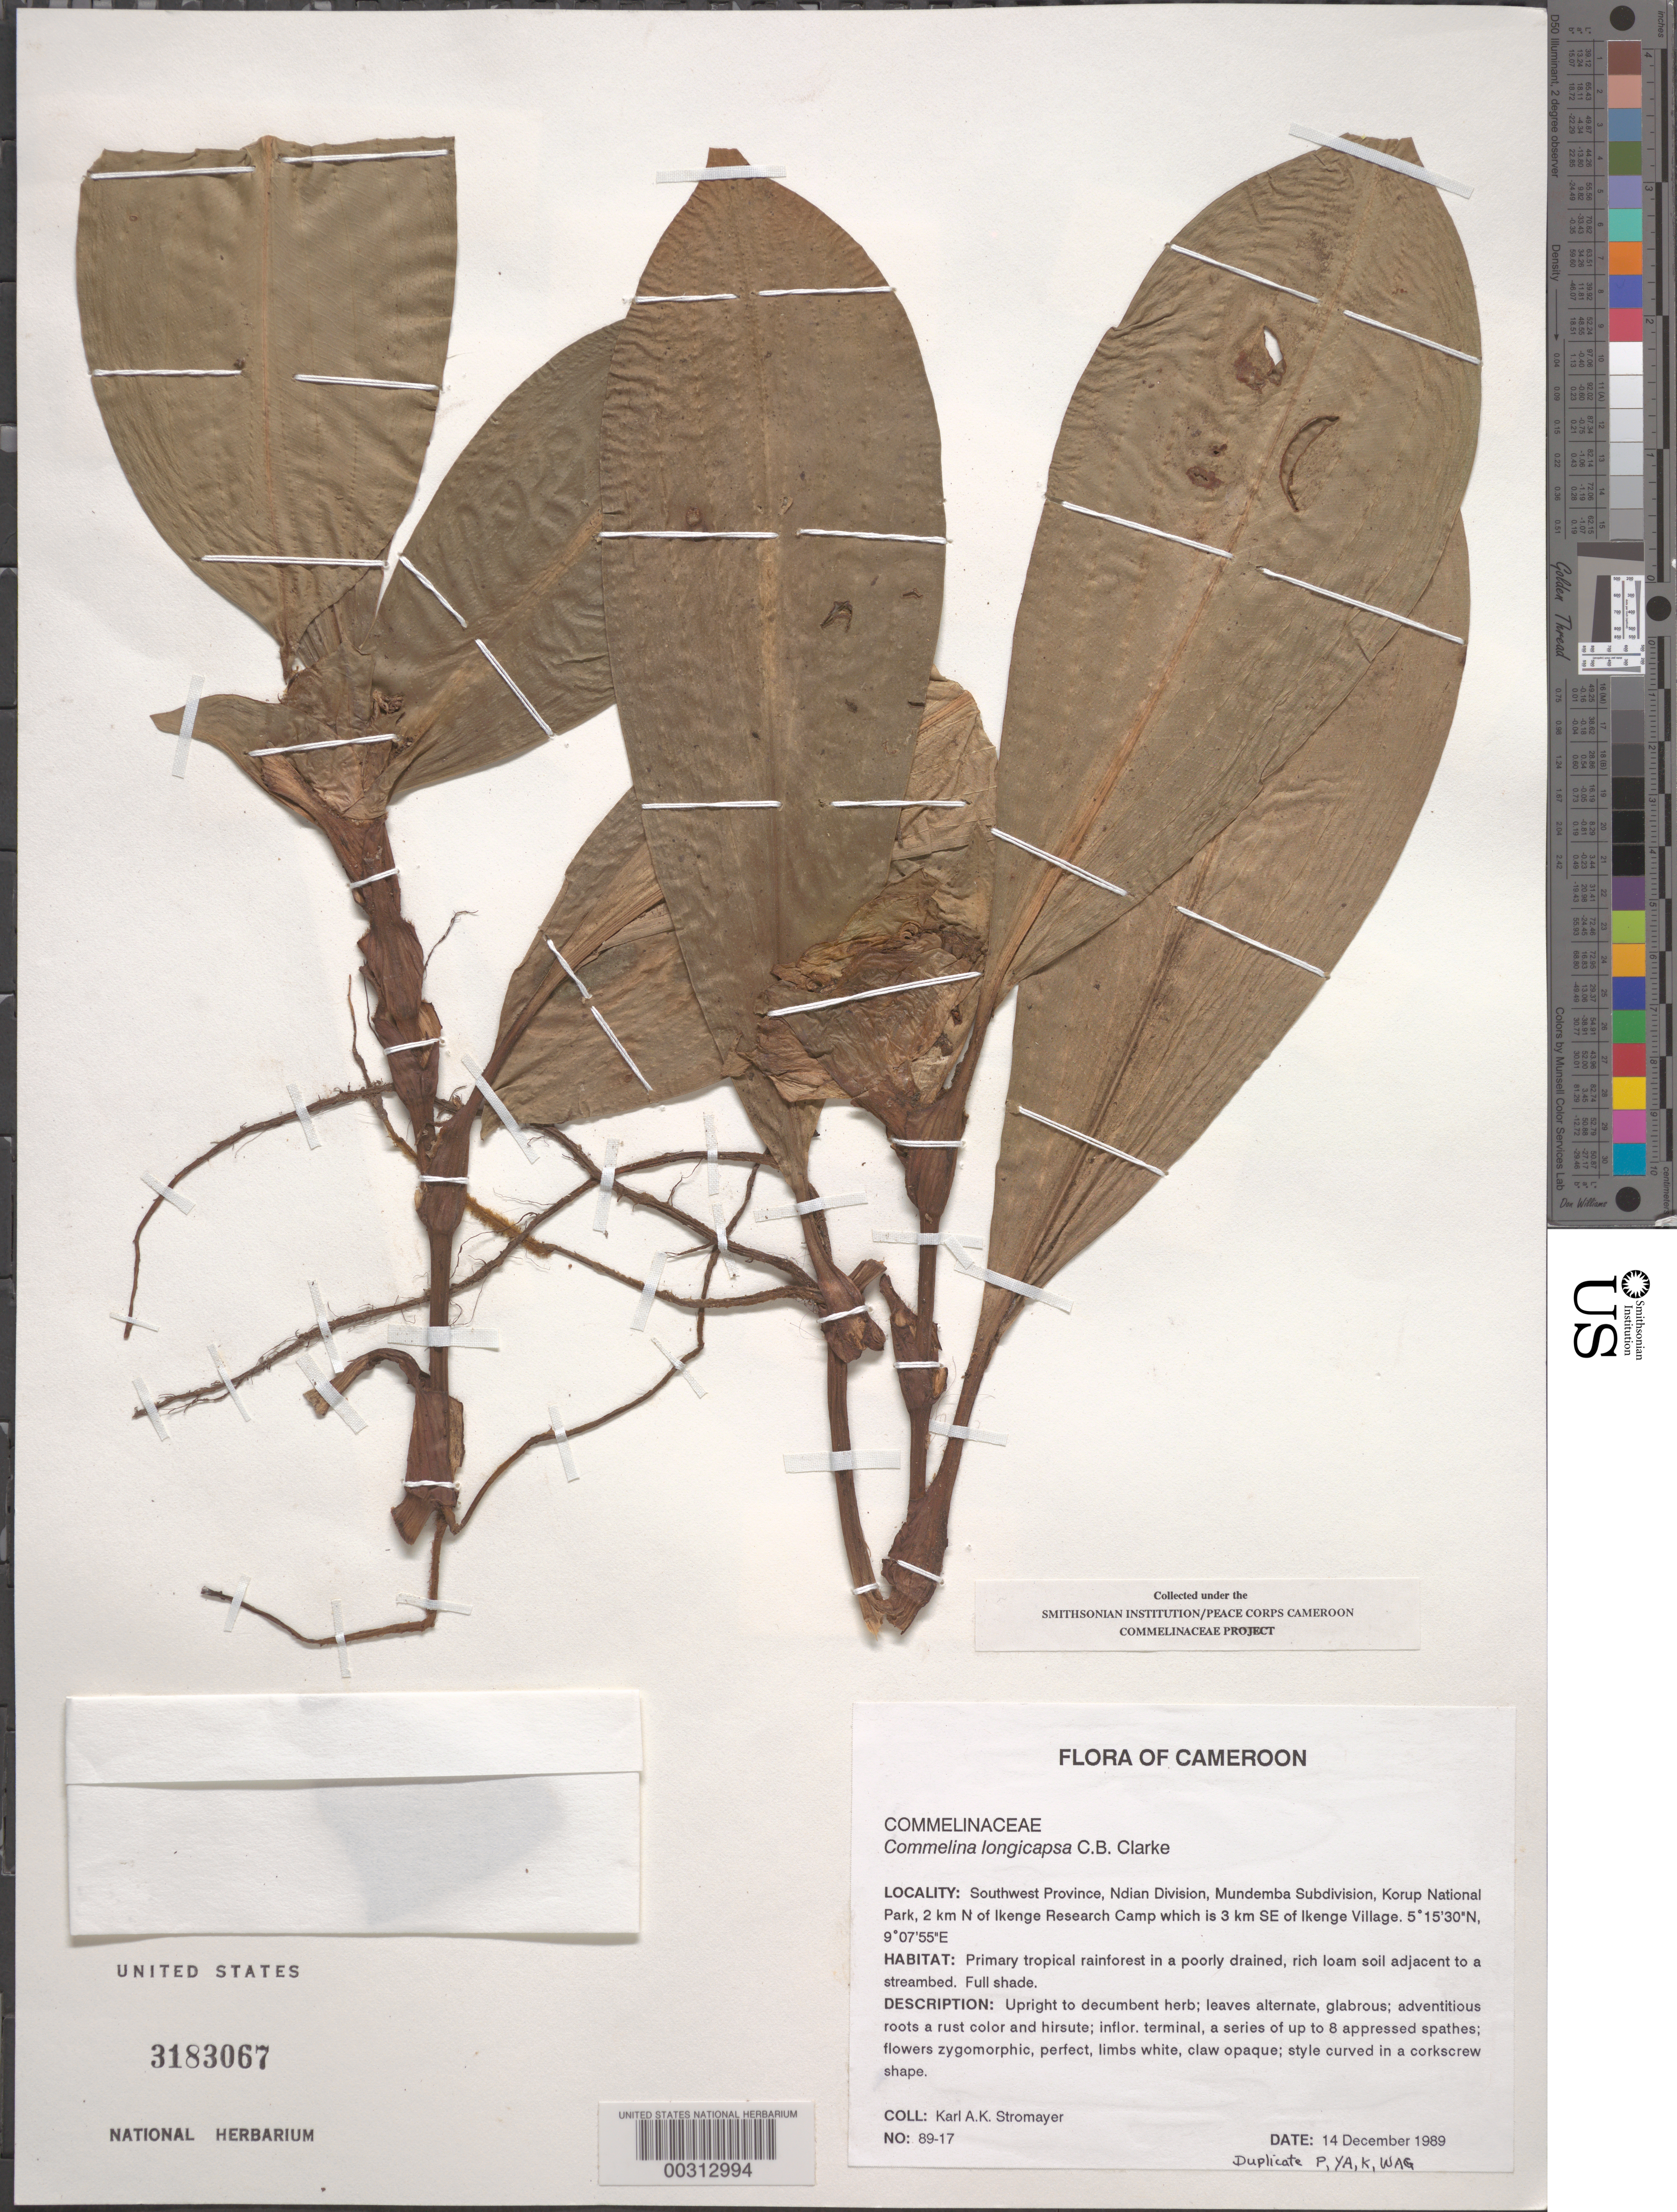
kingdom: Plantae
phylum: Tracheophyta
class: Liliopsida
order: Commelinales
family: Commelinaceae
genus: Commelina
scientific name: Commelina longicapsa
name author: C.B. Clarke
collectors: K. A. Stromayer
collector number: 89-17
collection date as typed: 14 Dec 1989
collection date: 1989-12-14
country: Cameroon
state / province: Sud-Ouest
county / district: Ndian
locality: Mundemba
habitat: Primary tropical rainforest, full shade, poorly drained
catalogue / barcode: US 3183067